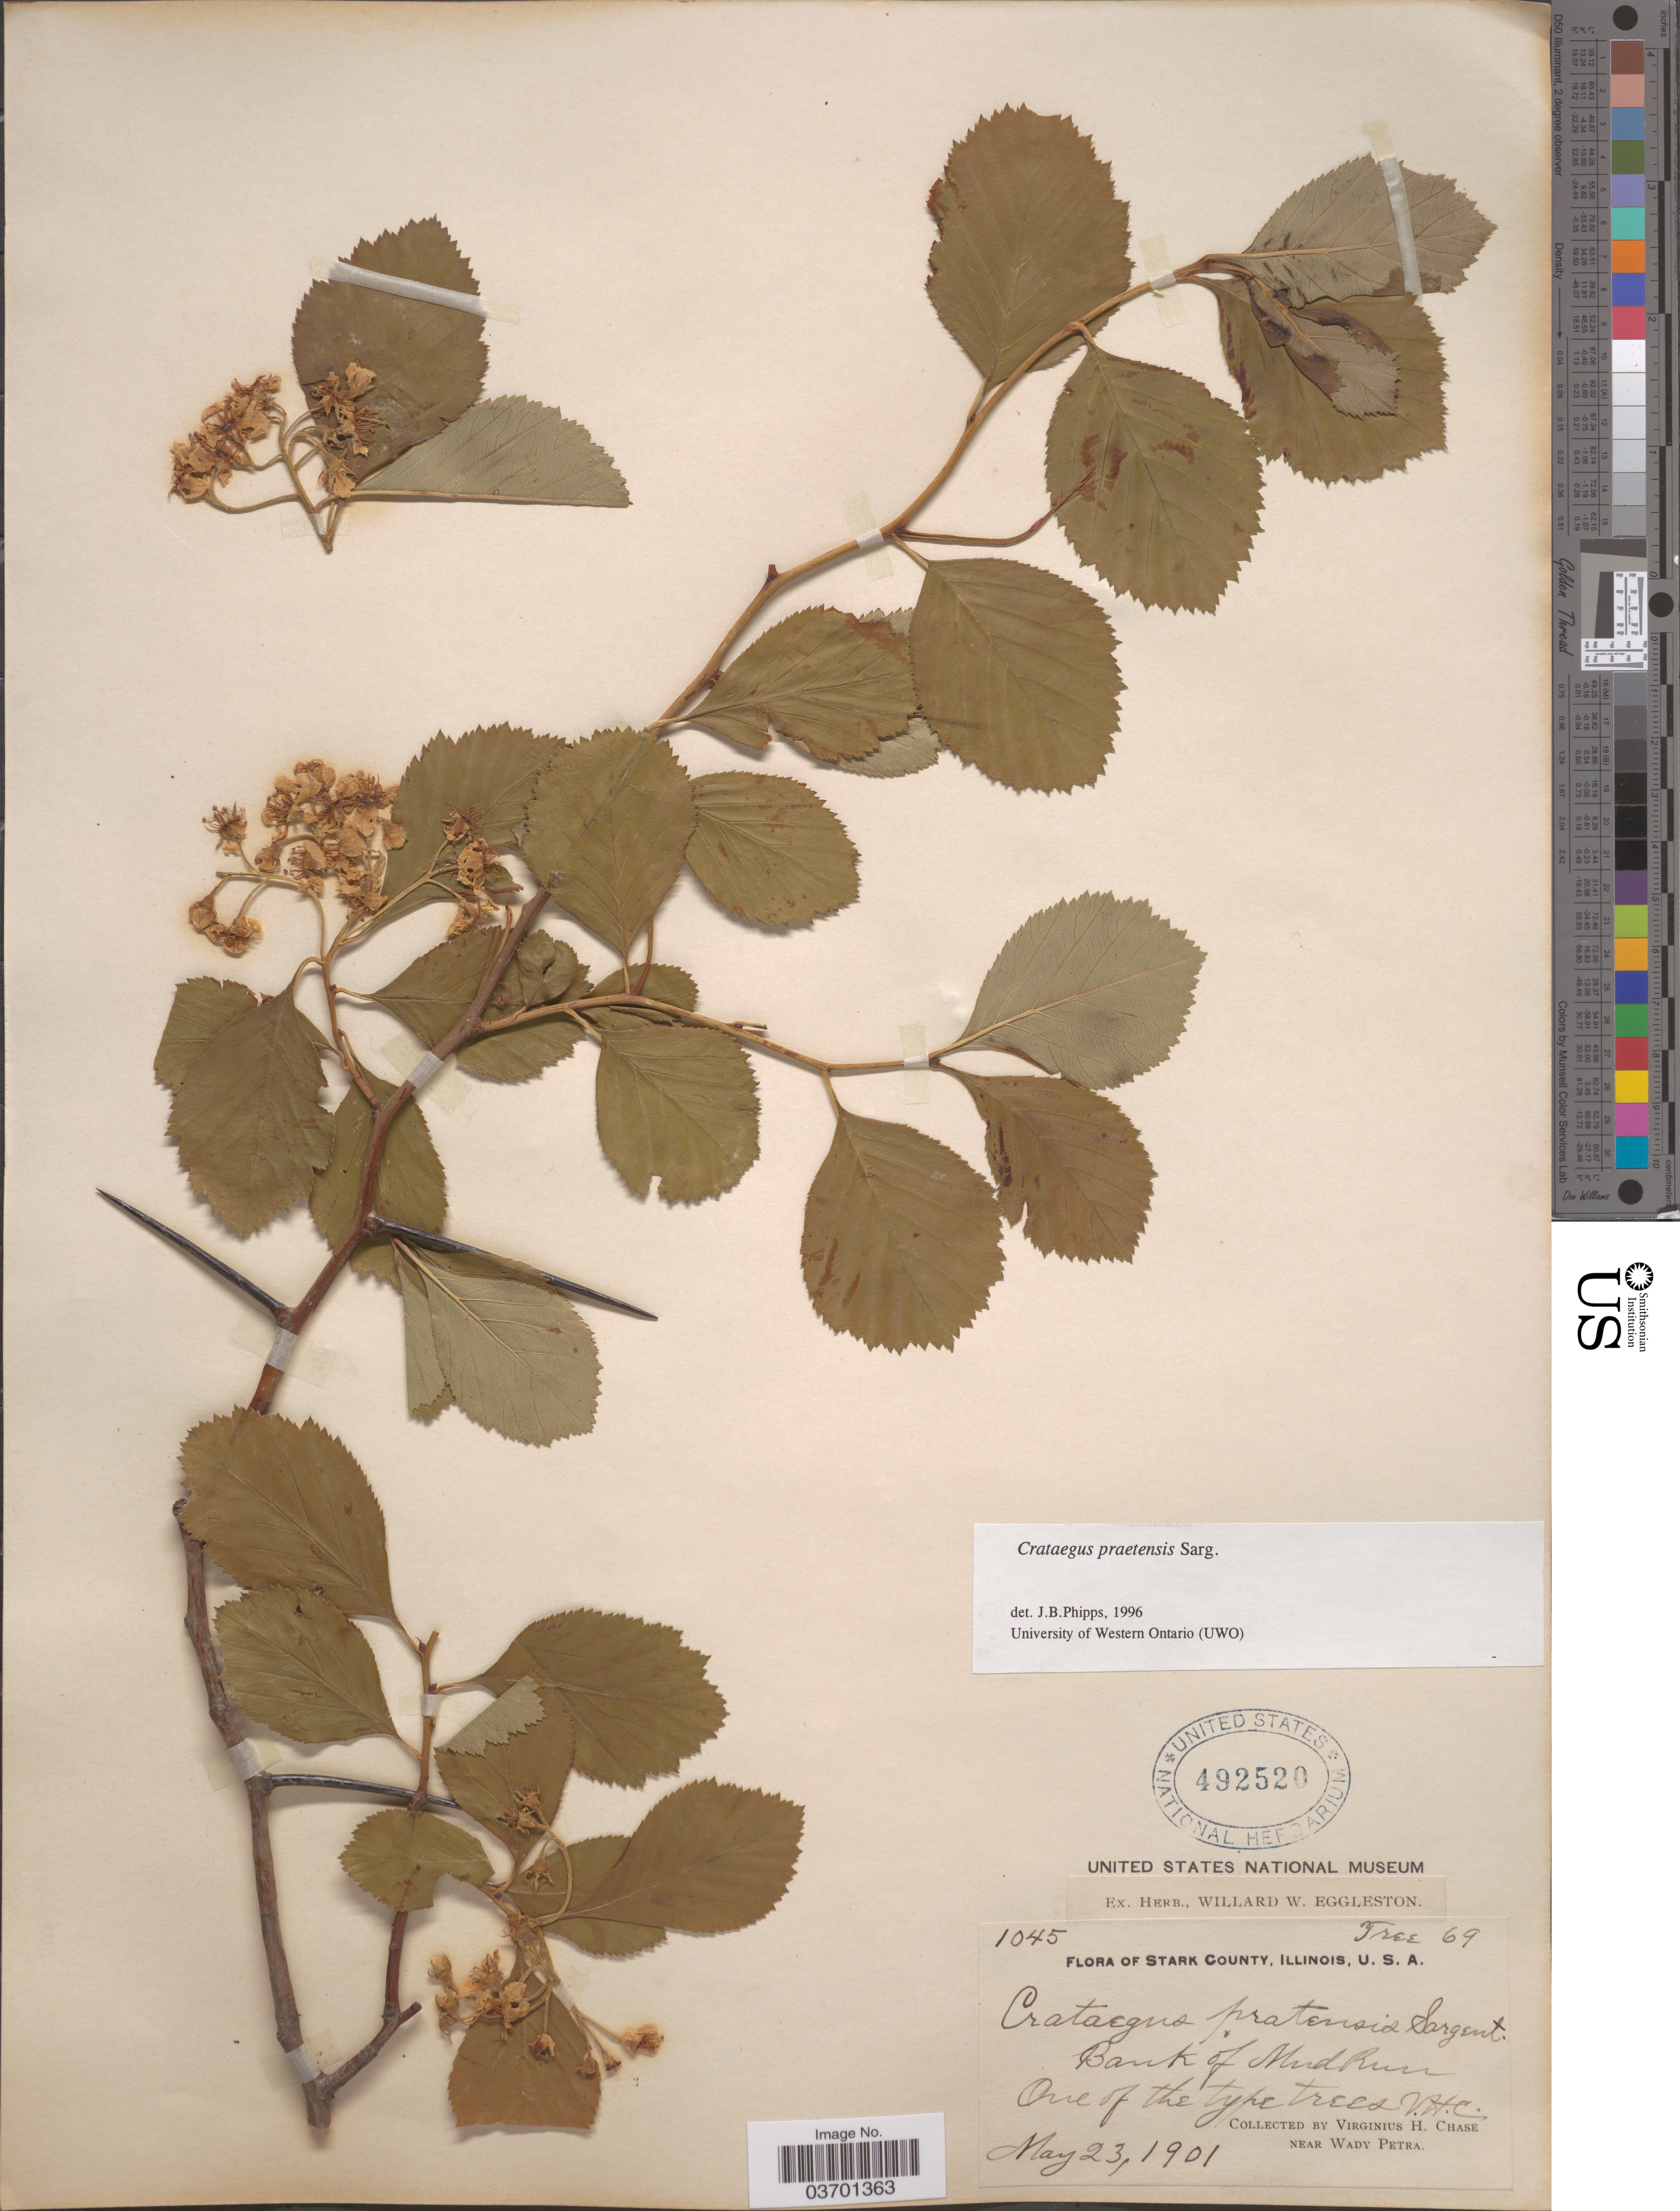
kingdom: Plantae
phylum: Tracheophyta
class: Magnoliopsida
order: Rosales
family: Rosaceae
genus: Crataegus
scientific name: Crataegus pratensis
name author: Sarg.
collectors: V. H. Chase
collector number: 1045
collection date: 1901-05-23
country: United States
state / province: Illinois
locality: Stark County. Bank of Mud Run. Near Wady Petra.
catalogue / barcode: US 492520